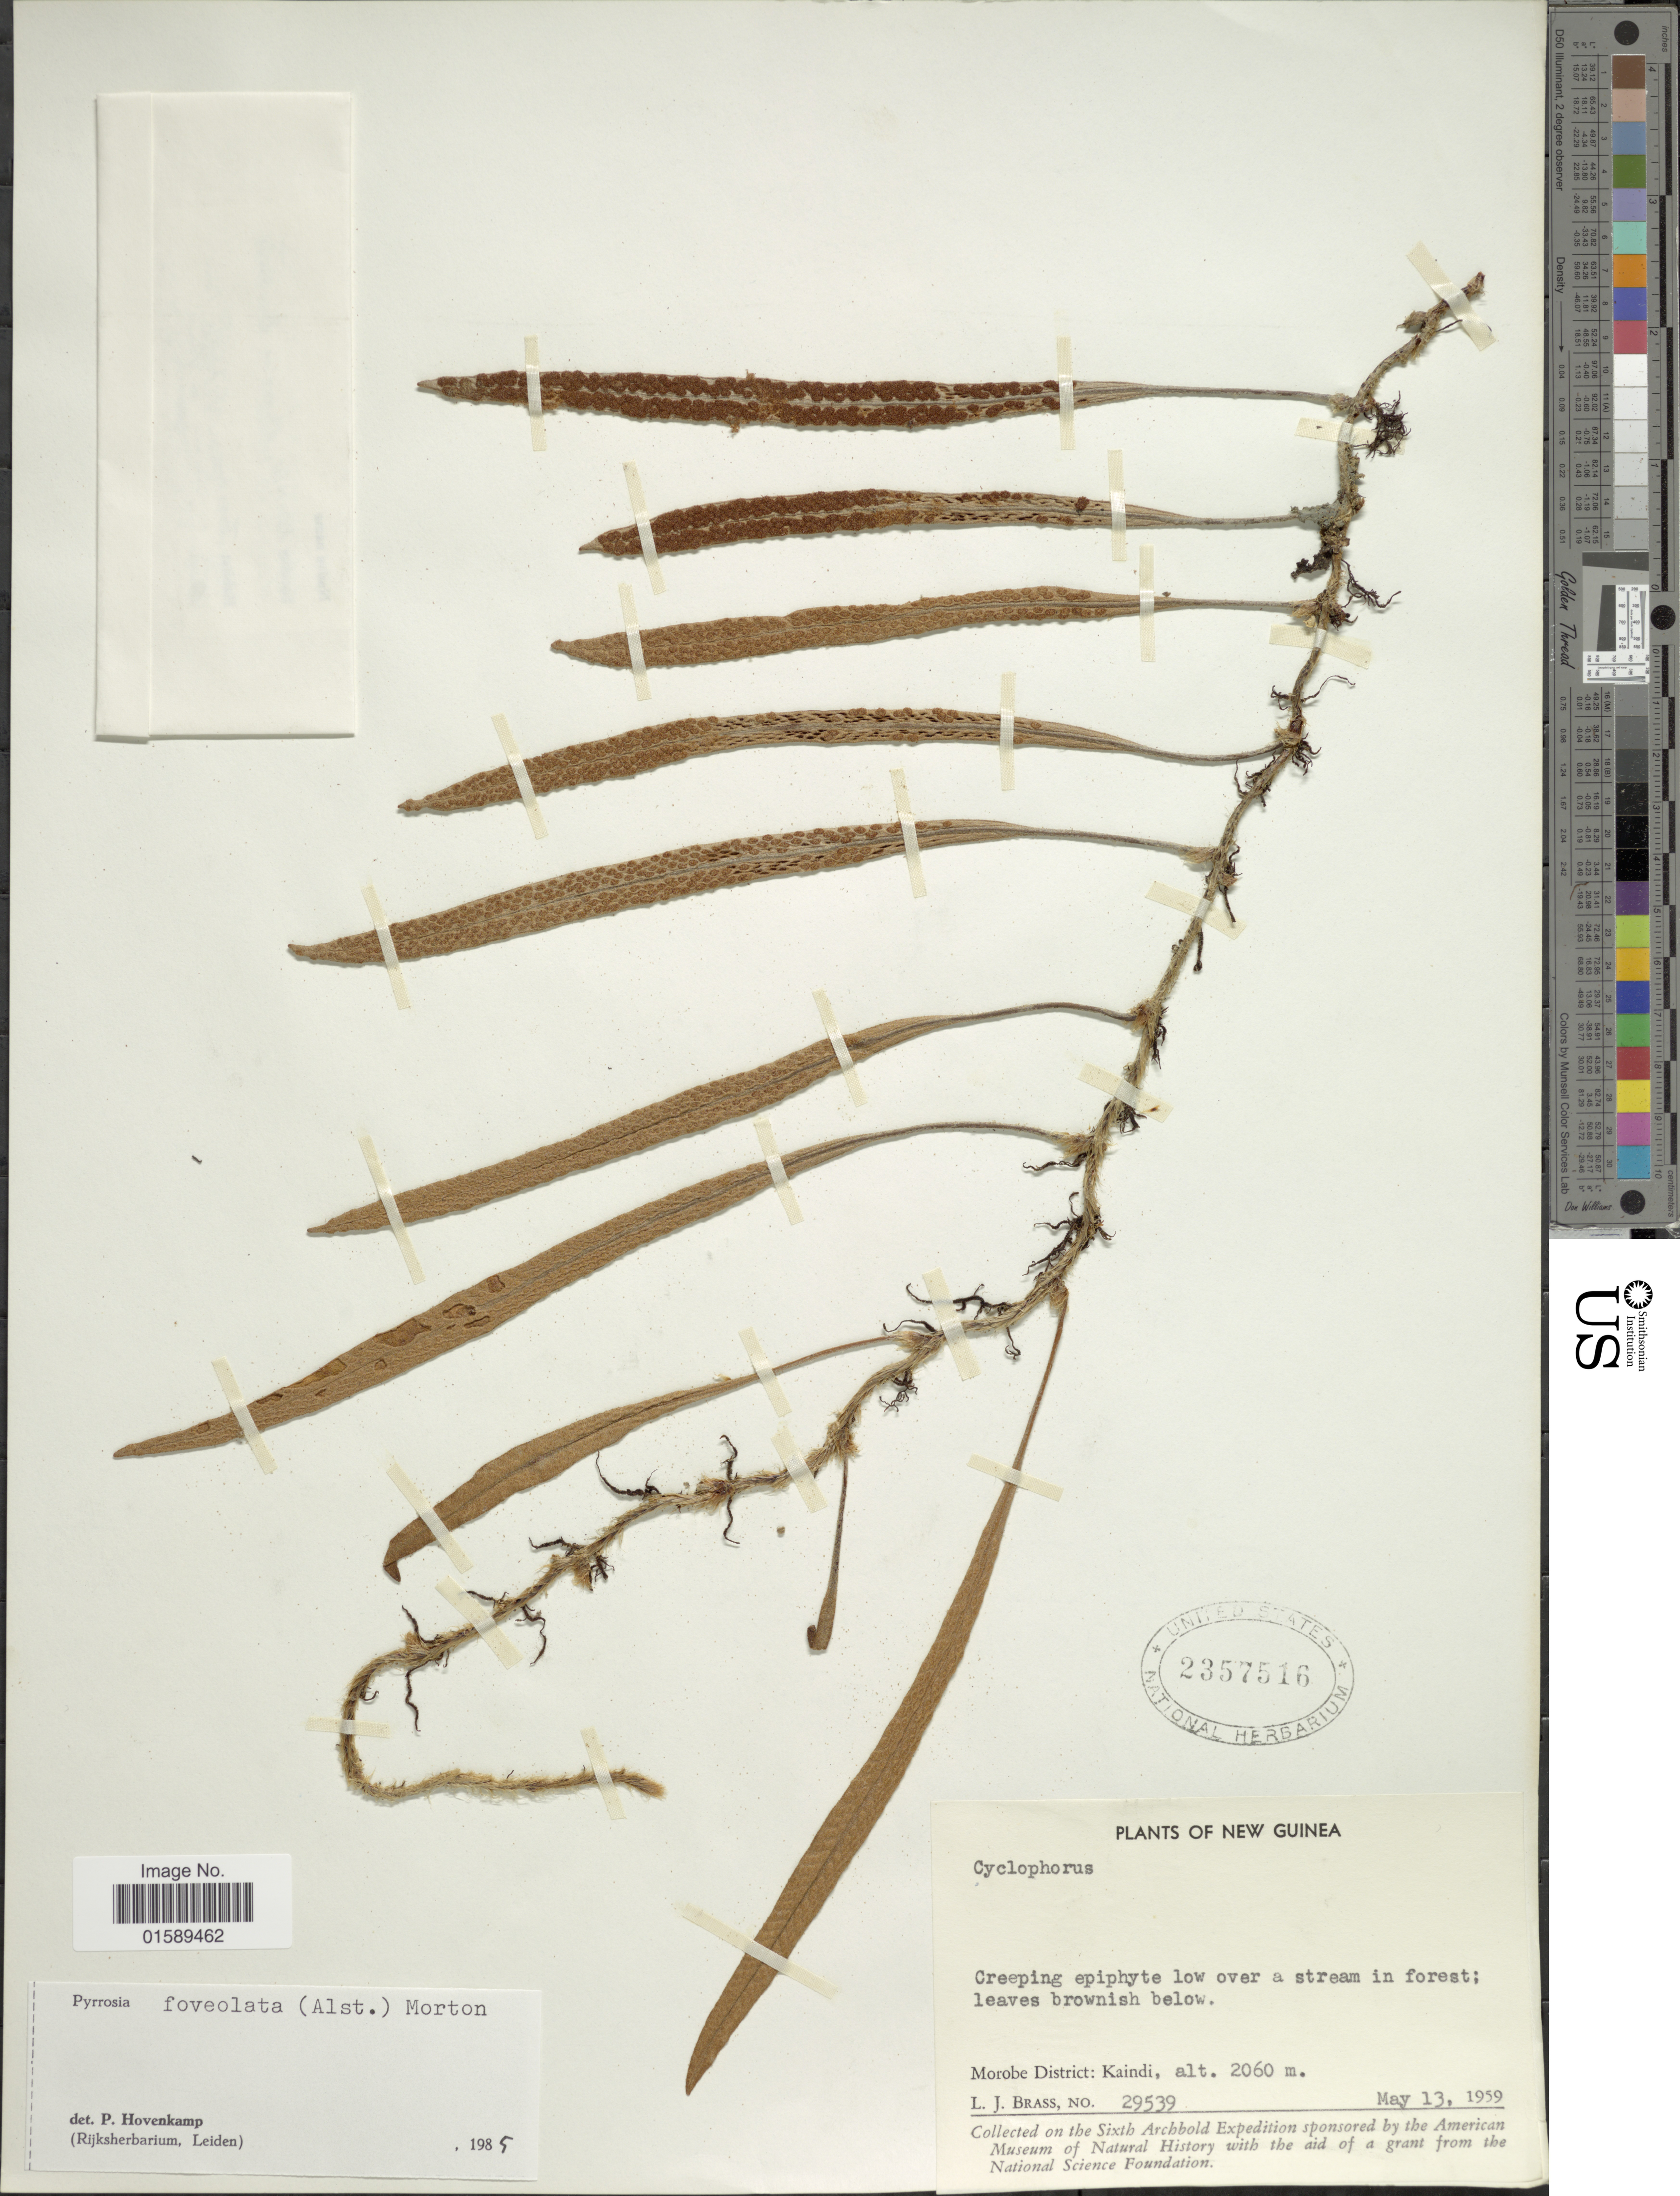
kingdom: Plantae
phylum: Tracheophyta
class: Polypodiopsida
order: Polypodiales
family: Polypodiaceae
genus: Pyrrosia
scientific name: Pyrrosia foveolata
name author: (Alston) C.V. Morton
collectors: L. J. Brass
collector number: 29539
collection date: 1959-05-13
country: Papua New Guinea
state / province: Morobe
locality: New Guinea, Morobe Highlands: Kiandi.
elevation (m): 2060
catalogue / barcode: US 2357516